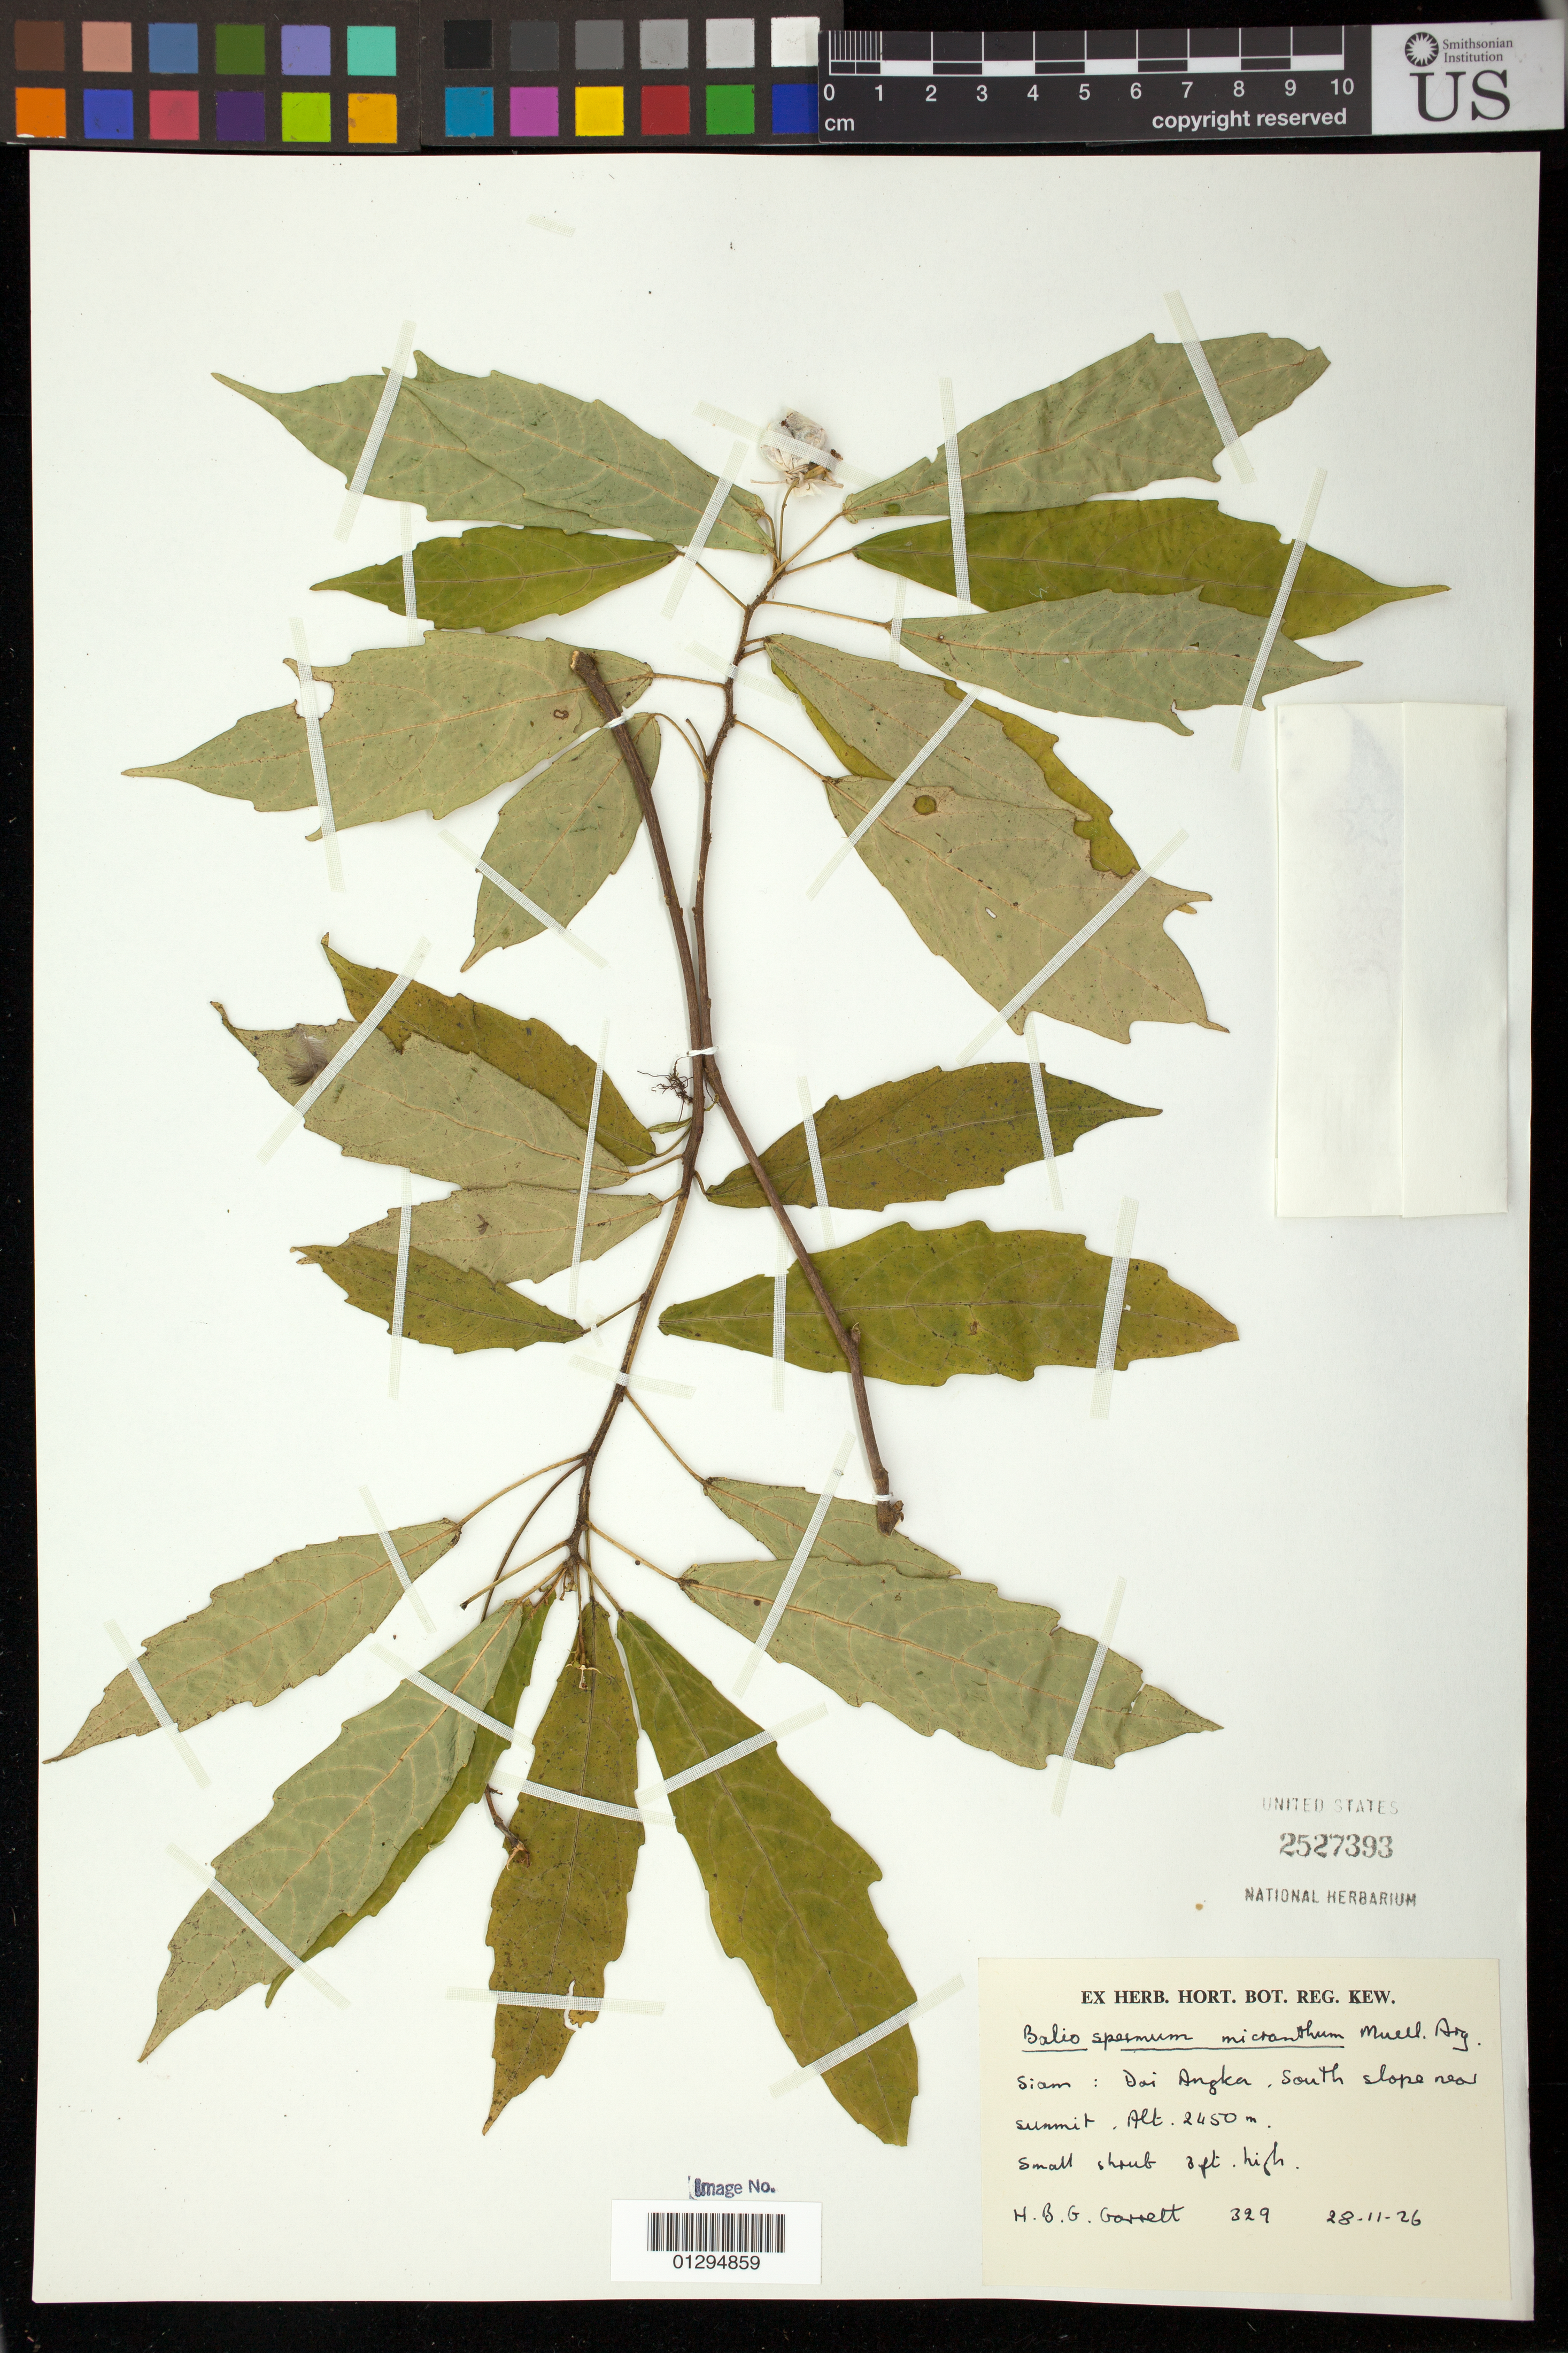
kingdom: Plantae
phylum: Tracheophyta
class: Magnoliopsida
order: Malpighiales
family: Euphorbiaceae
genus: Baliospermum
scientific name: Baliospermum montanum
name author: (Willd.) Müll. Arg.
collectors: H. Garrett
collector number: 329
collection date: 1926-11-28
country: Thailand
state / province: Chiang Mai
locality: Siam: Doi Angka [Doi Inthanon]. South slope near summit.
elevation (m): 2450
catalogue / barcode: US 2527393